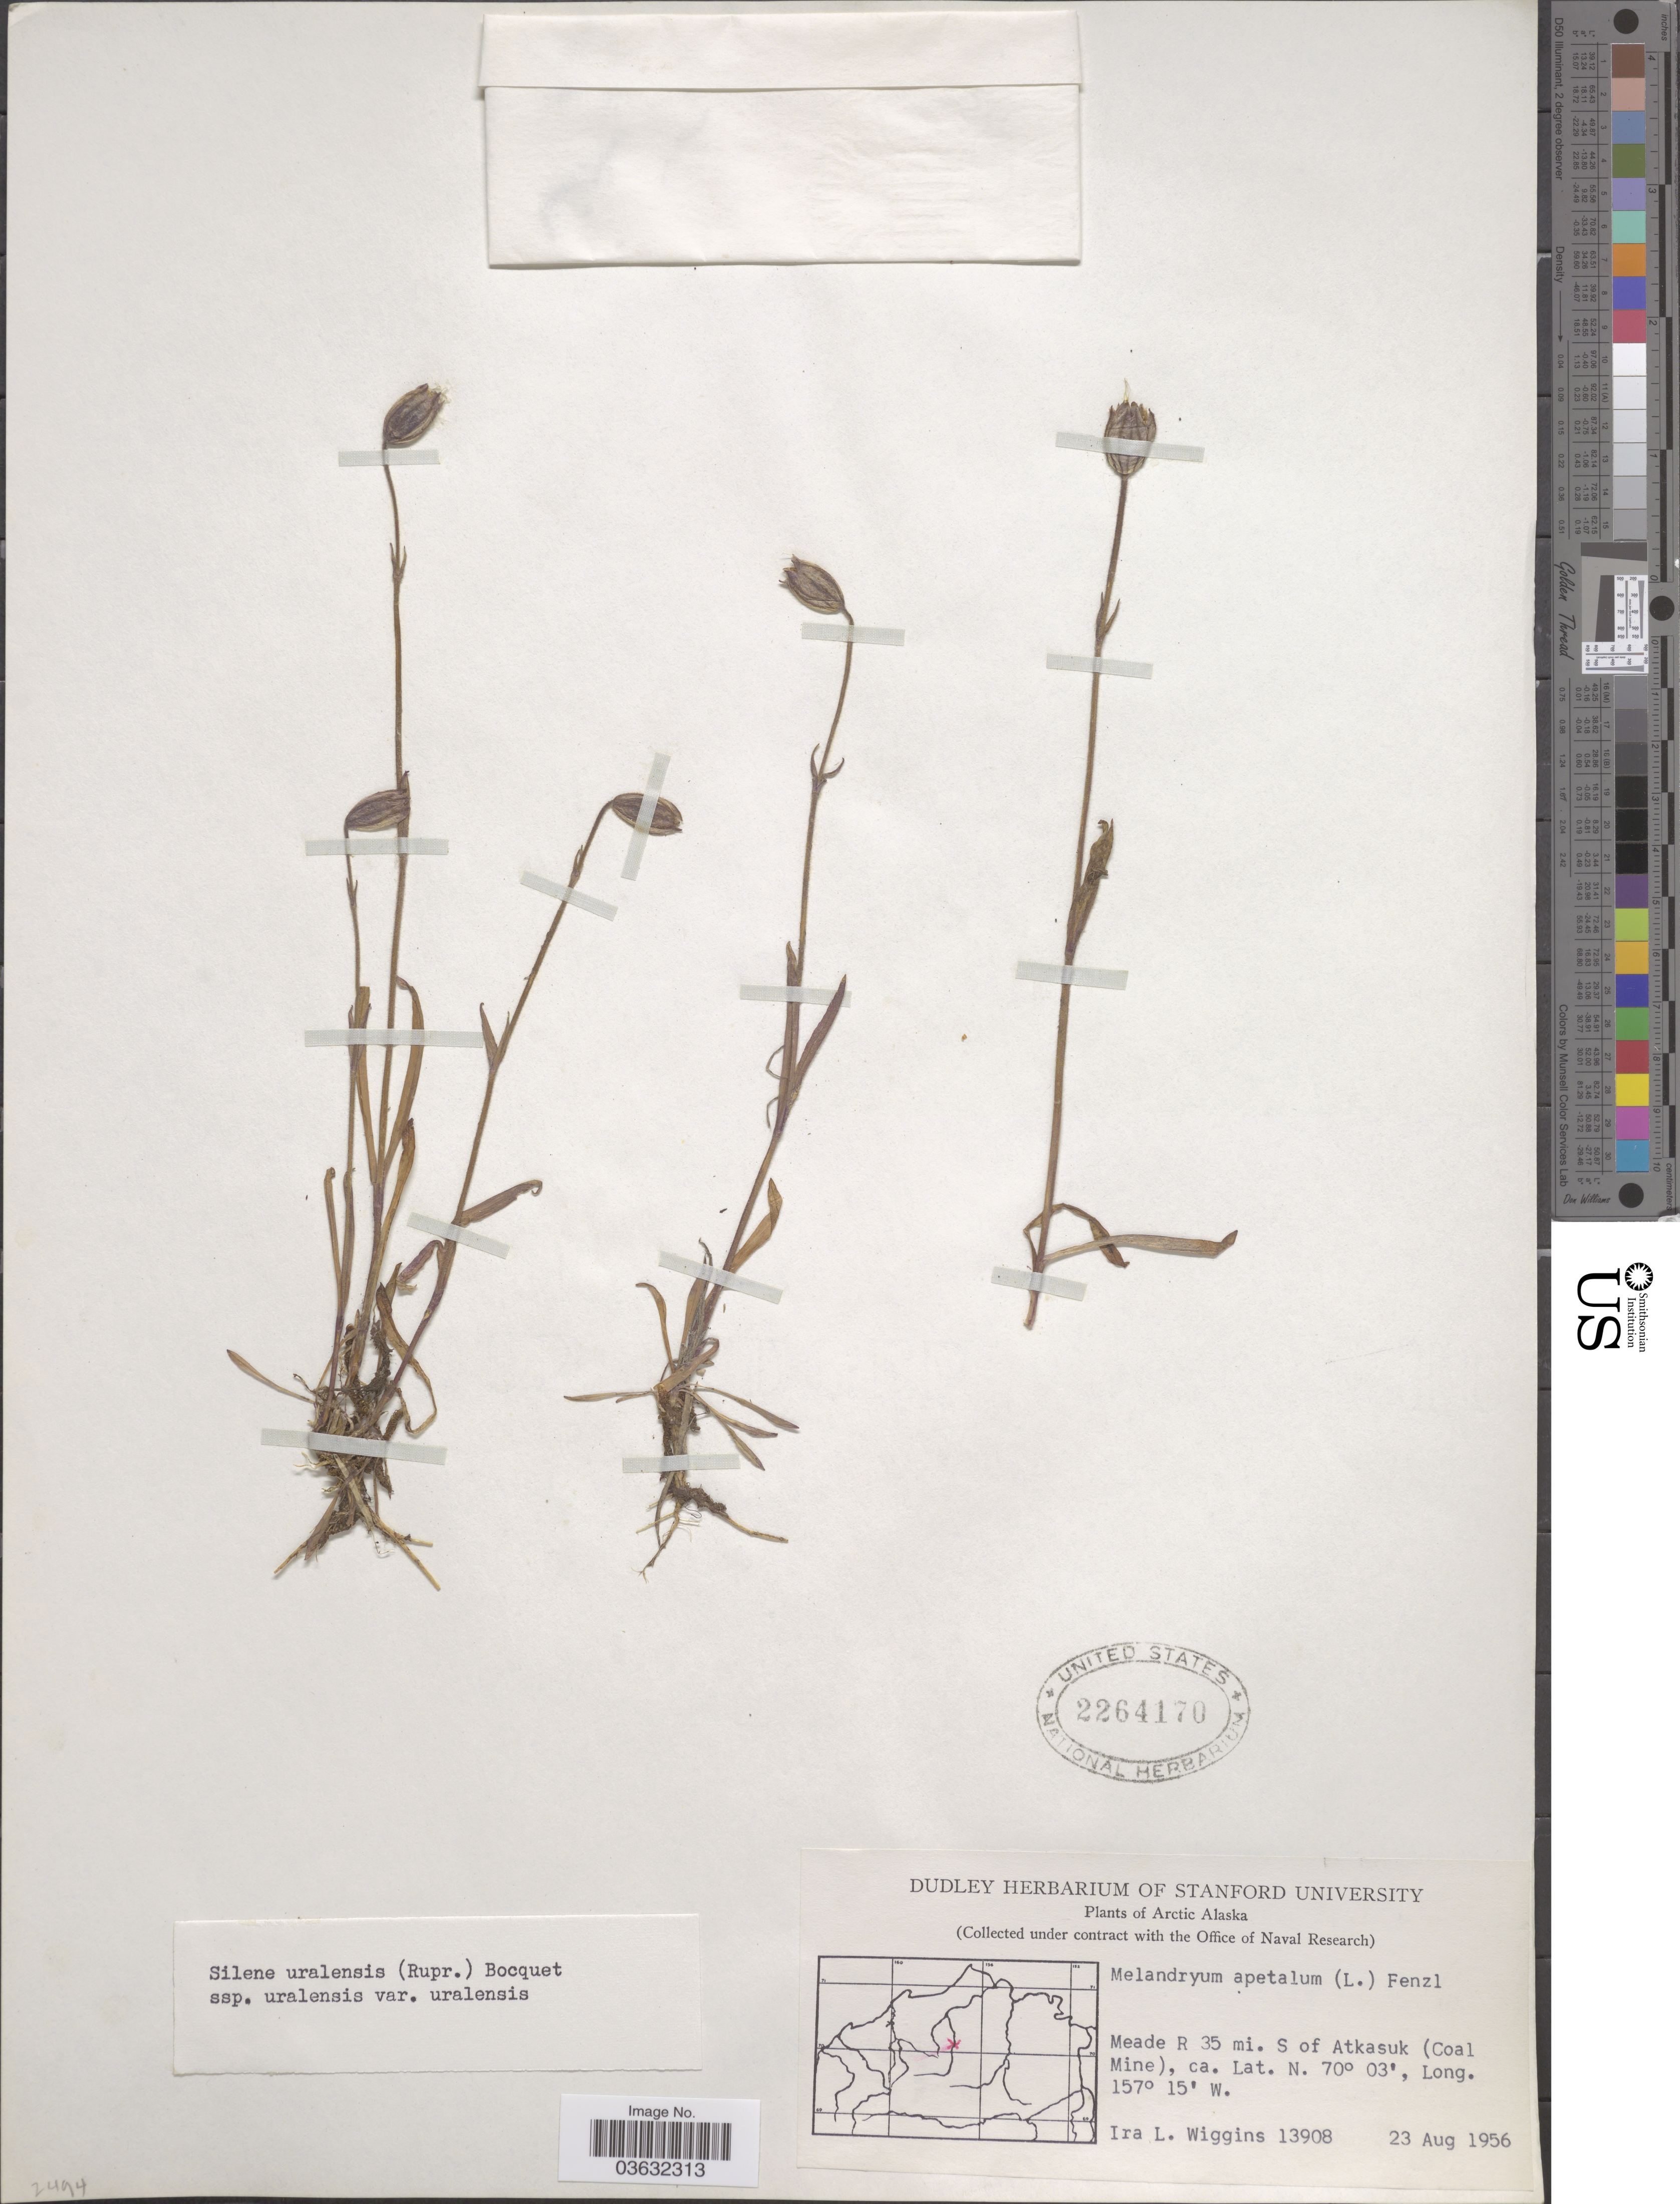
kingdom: Plantae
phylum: Tracheophyta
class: Magnoliopsida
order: Caryophyllales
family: Caryophyllaceae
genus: Silene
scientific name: Silene uralensis subsp. uralensis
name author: (Rupr.) Bocquet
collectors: I. L. Wiggins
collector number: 13908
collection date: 1956-08-23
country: United States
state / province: Alaska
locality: Arctic Alaska. Meade R 35 mi. S of Atkasuk (Coal Mine).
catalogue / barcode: US 2264170